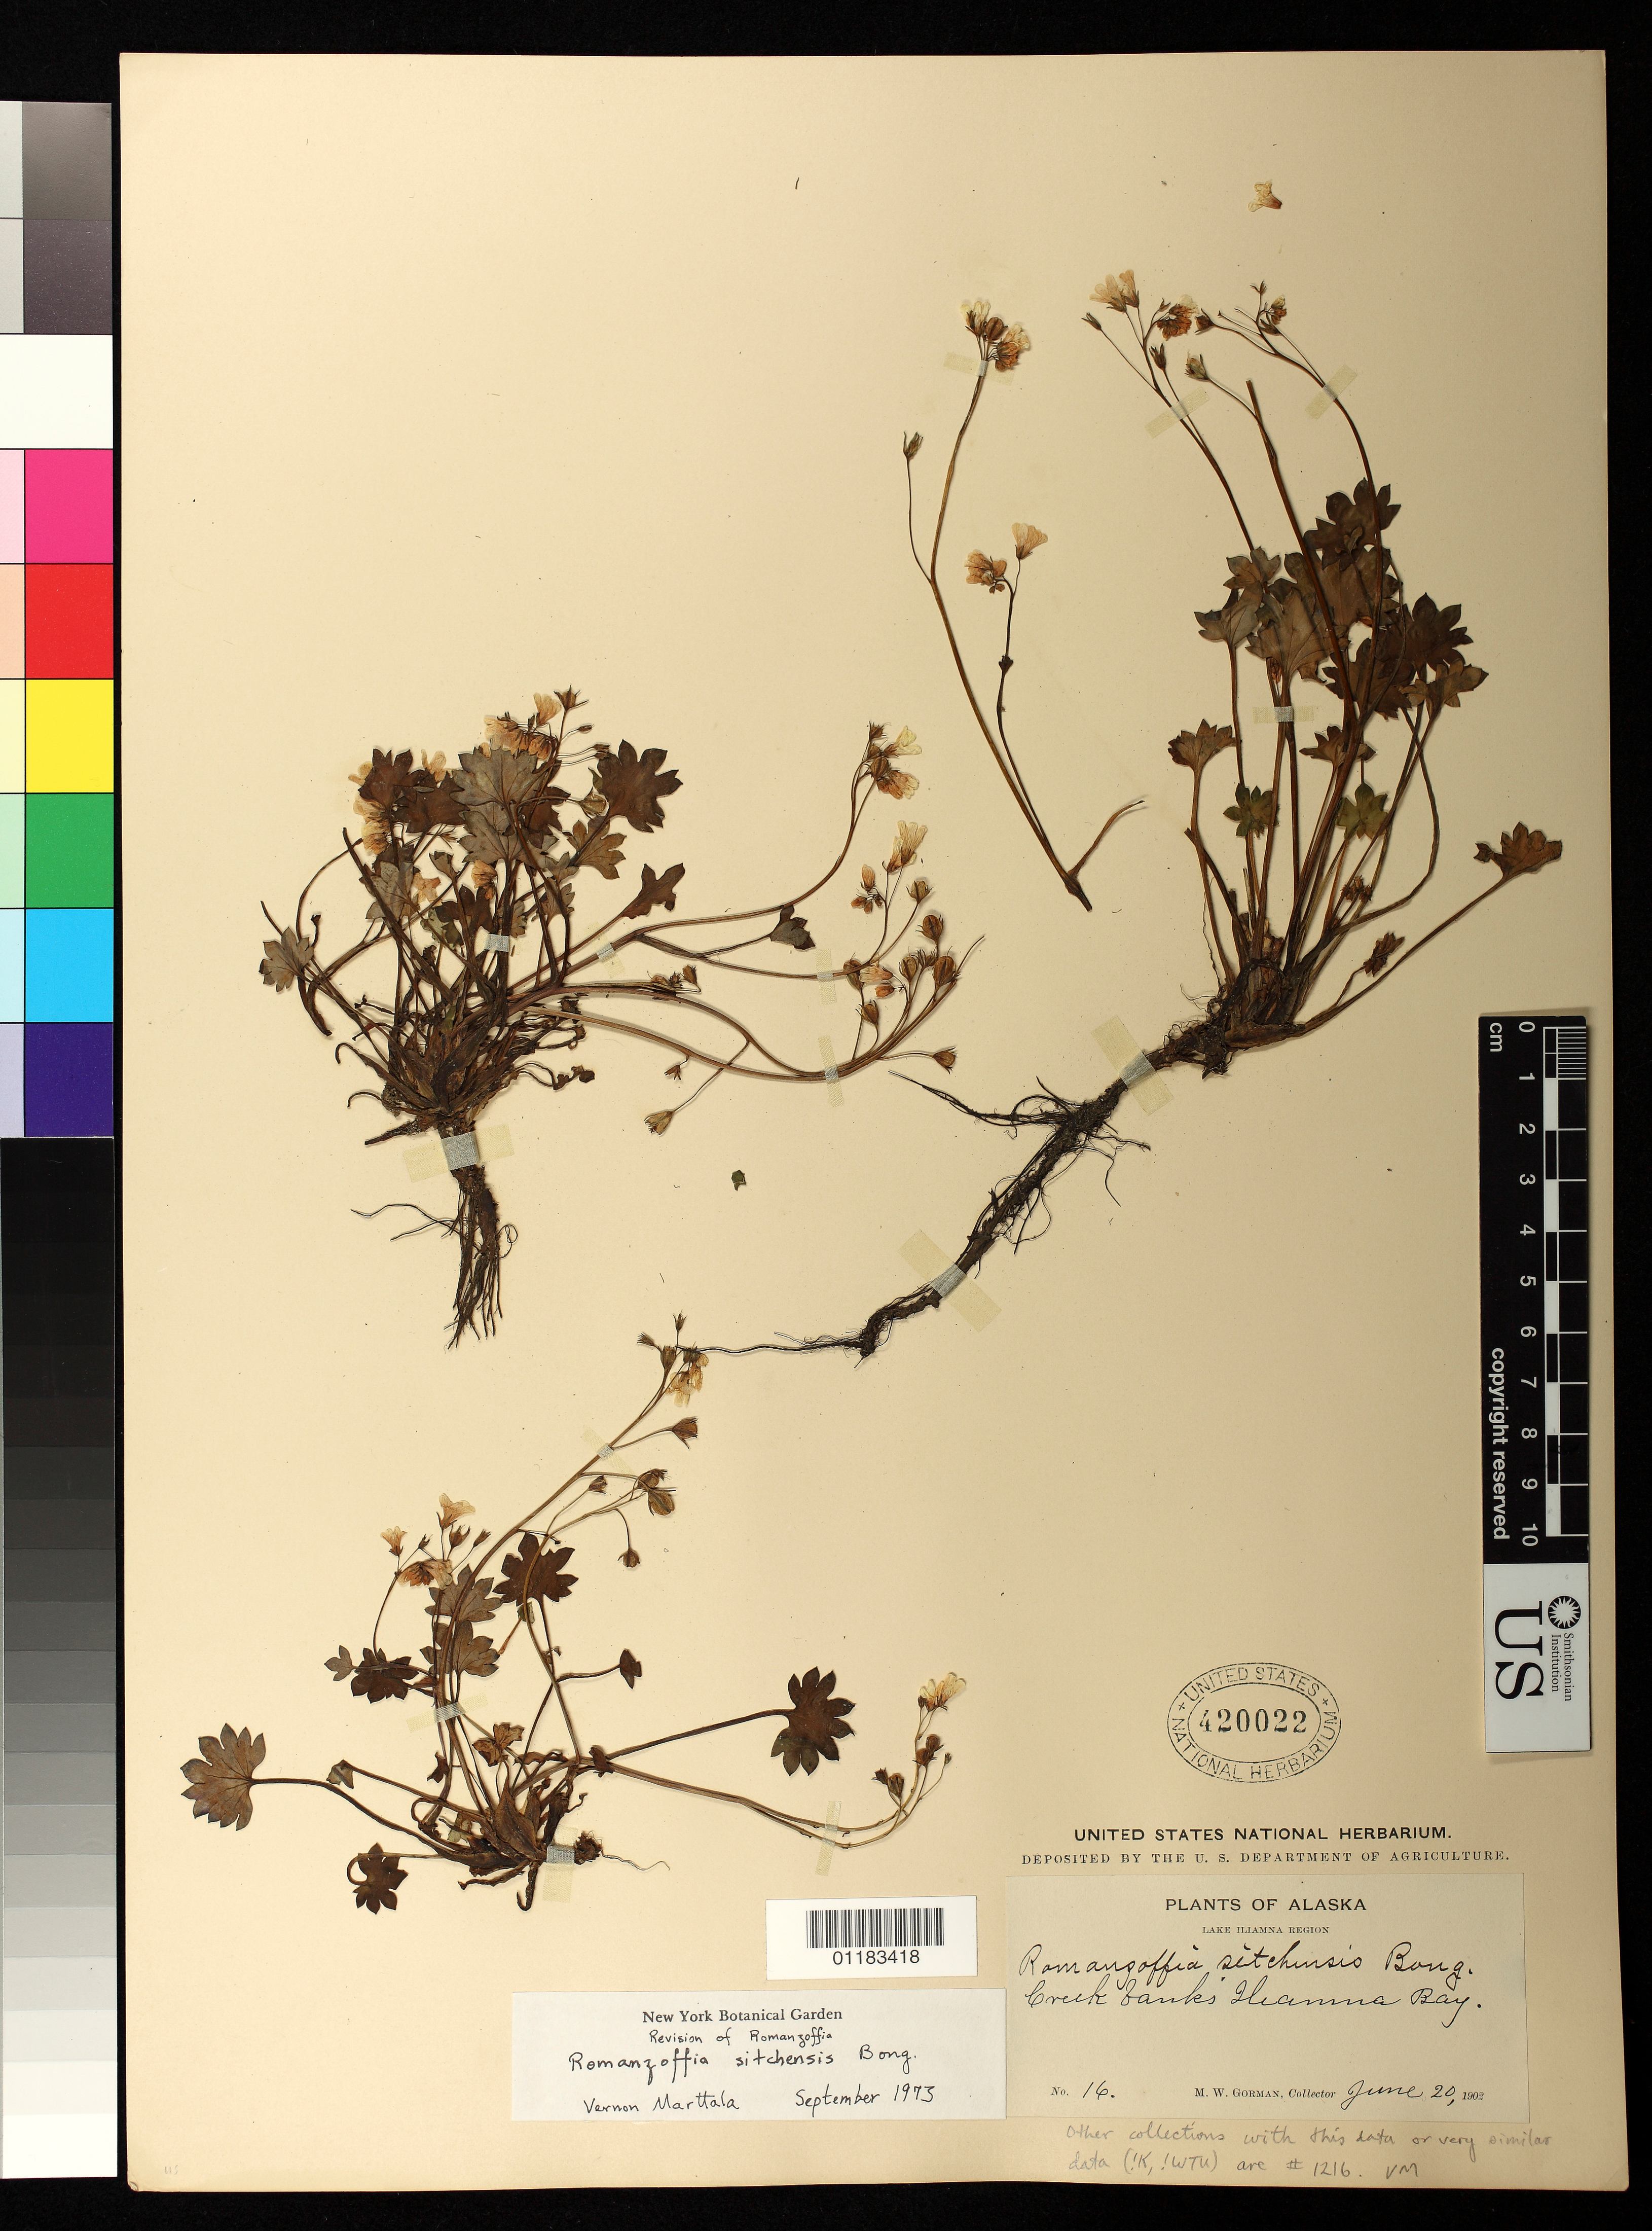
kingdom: Plantae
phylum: Tracheophyta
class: Magnoliopsida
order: Boraginales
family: Hydrophyllaceae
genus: Romanzoffia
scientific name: Romanzoffia sitchensis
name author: Bong.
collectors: M. W. Gorman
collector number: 16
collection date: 1902-06-20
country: United States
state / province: Alaska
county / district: Lake and Peninsula Borough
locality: Creek banks, Iliamna Bay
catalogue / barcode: US 420022